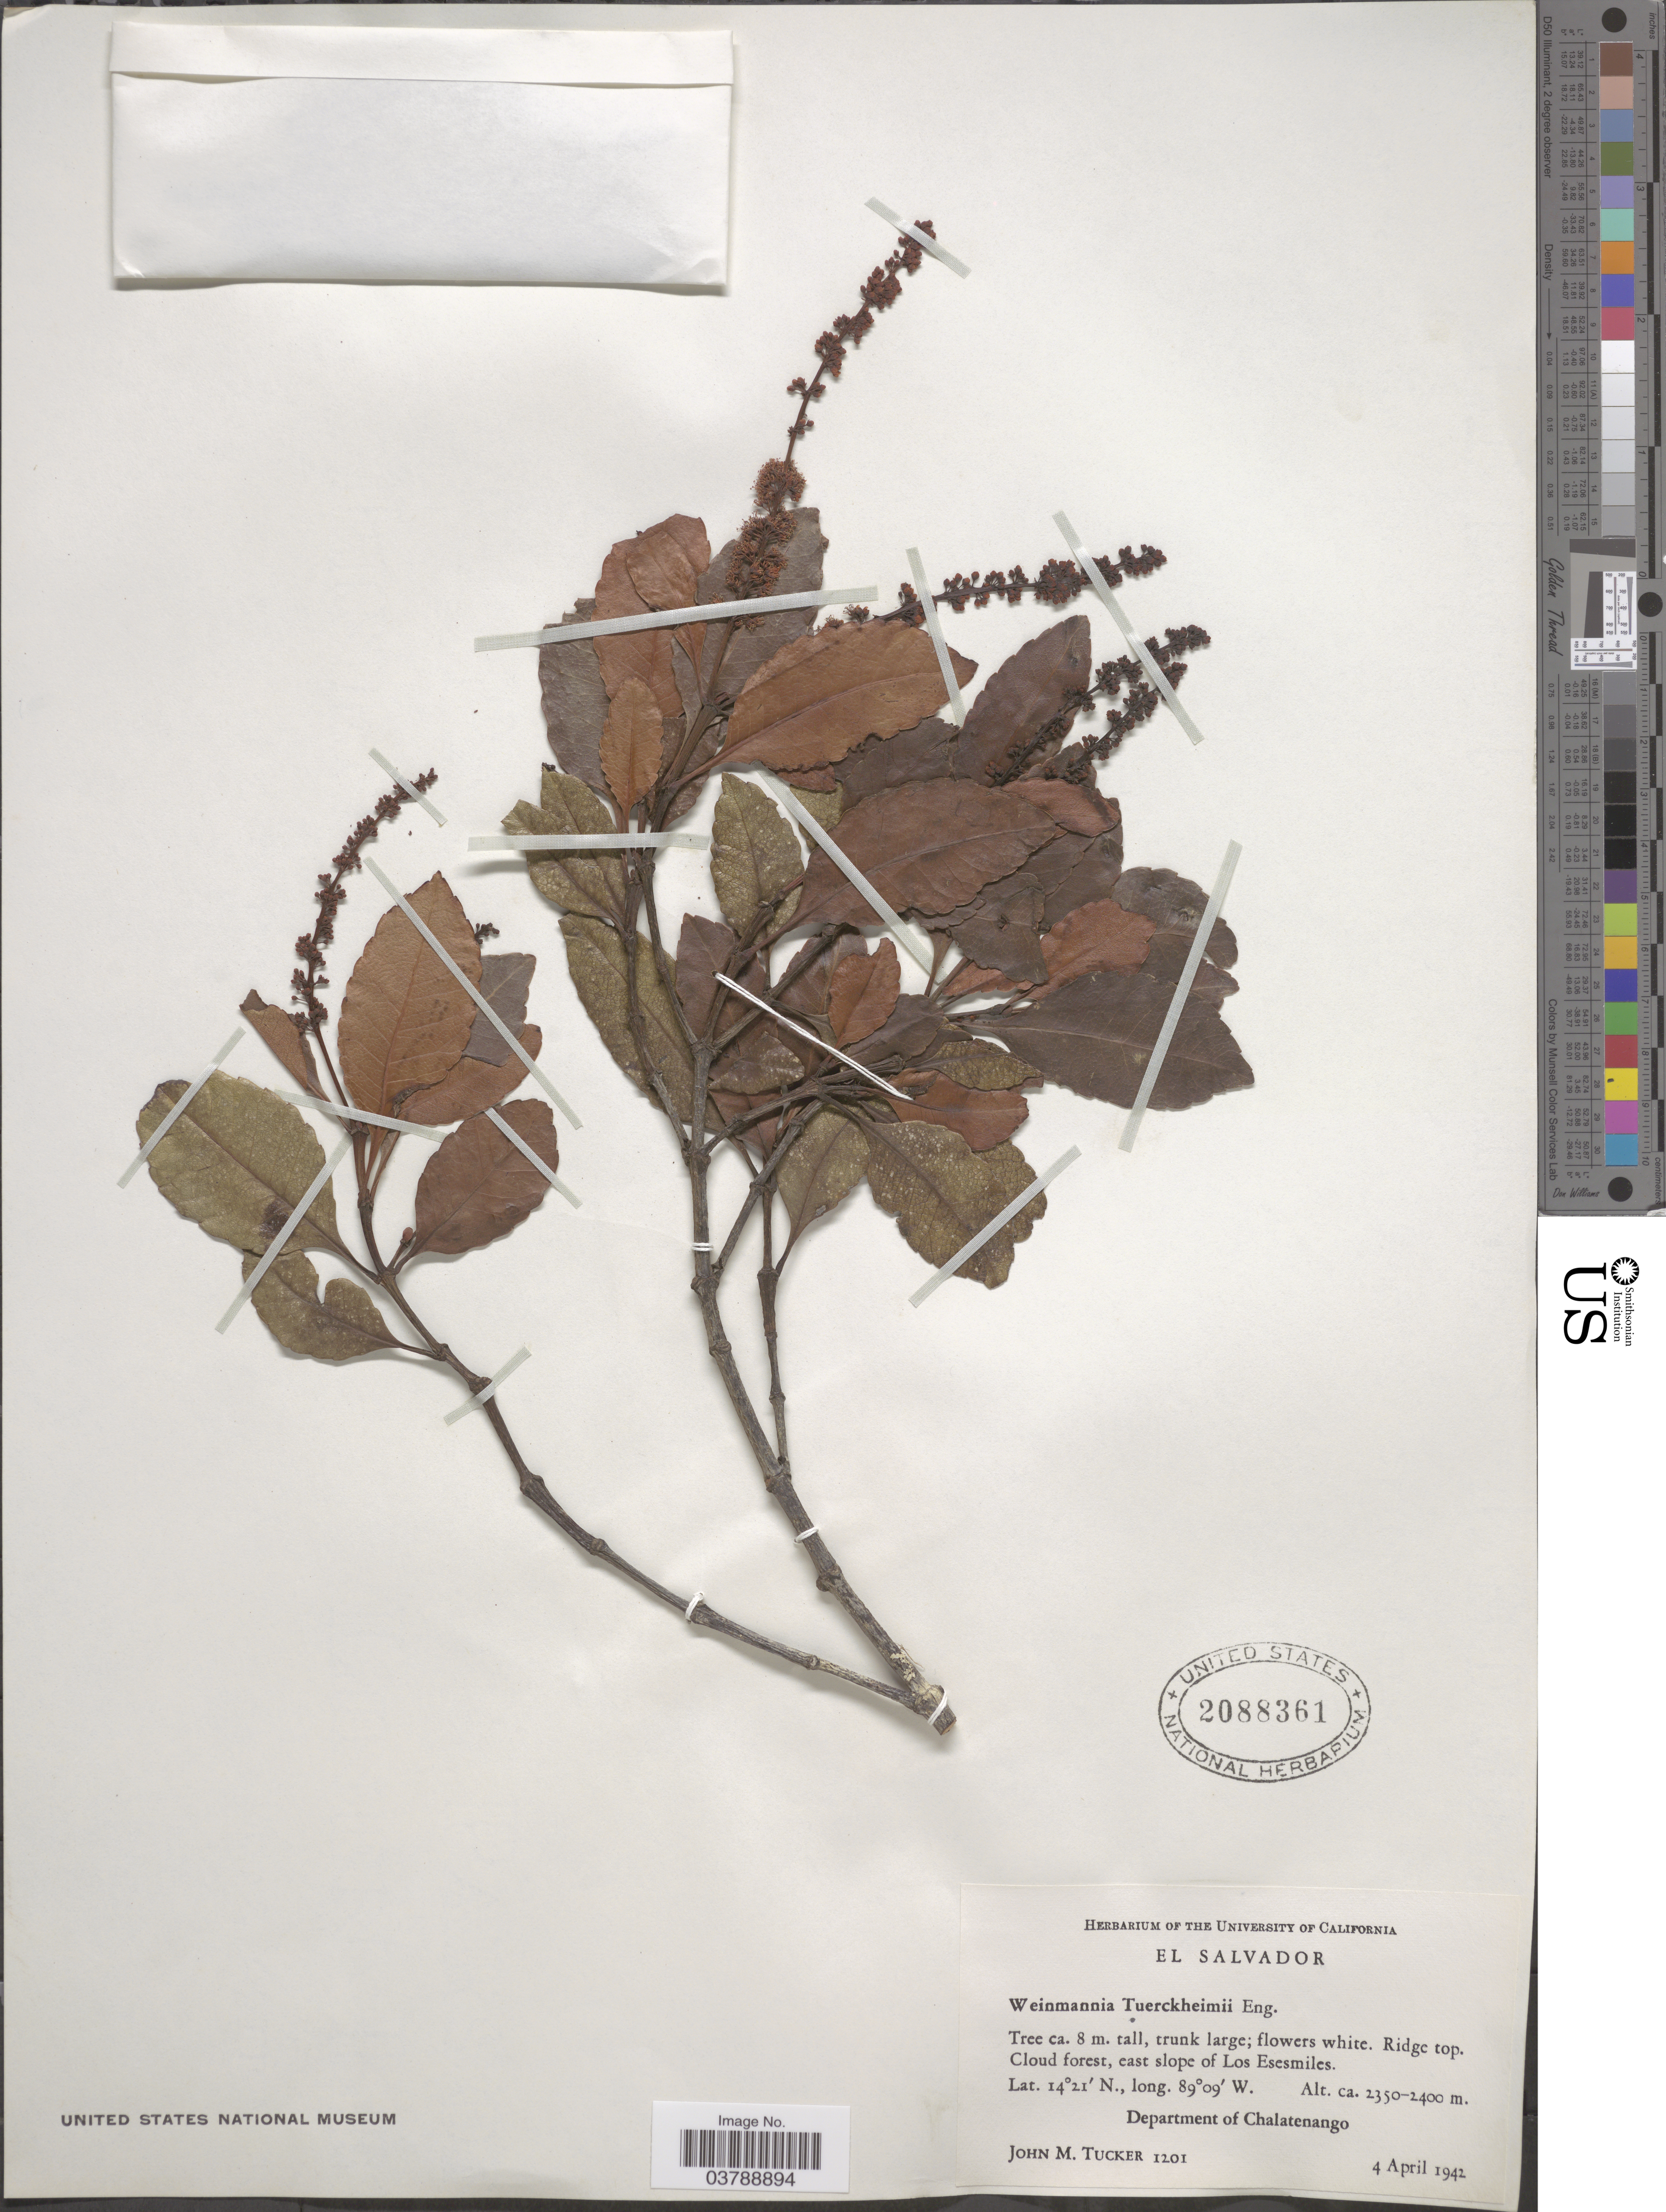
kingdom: Plantae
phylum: Tracheophyta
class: Magnoliopsida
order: Oxalidales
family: Cunoniaceae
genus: Weinmannia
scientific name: Weinmannia tuerckheimeii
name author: Engl.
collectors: J. M. Tucker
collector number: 1201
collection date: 1942-04-04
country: El Salvador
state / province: Chalatenango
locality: Cloud forest, east slope of Los Esesmiles. Department of Chalatenango.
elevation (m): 2350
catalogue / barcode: US 2088361